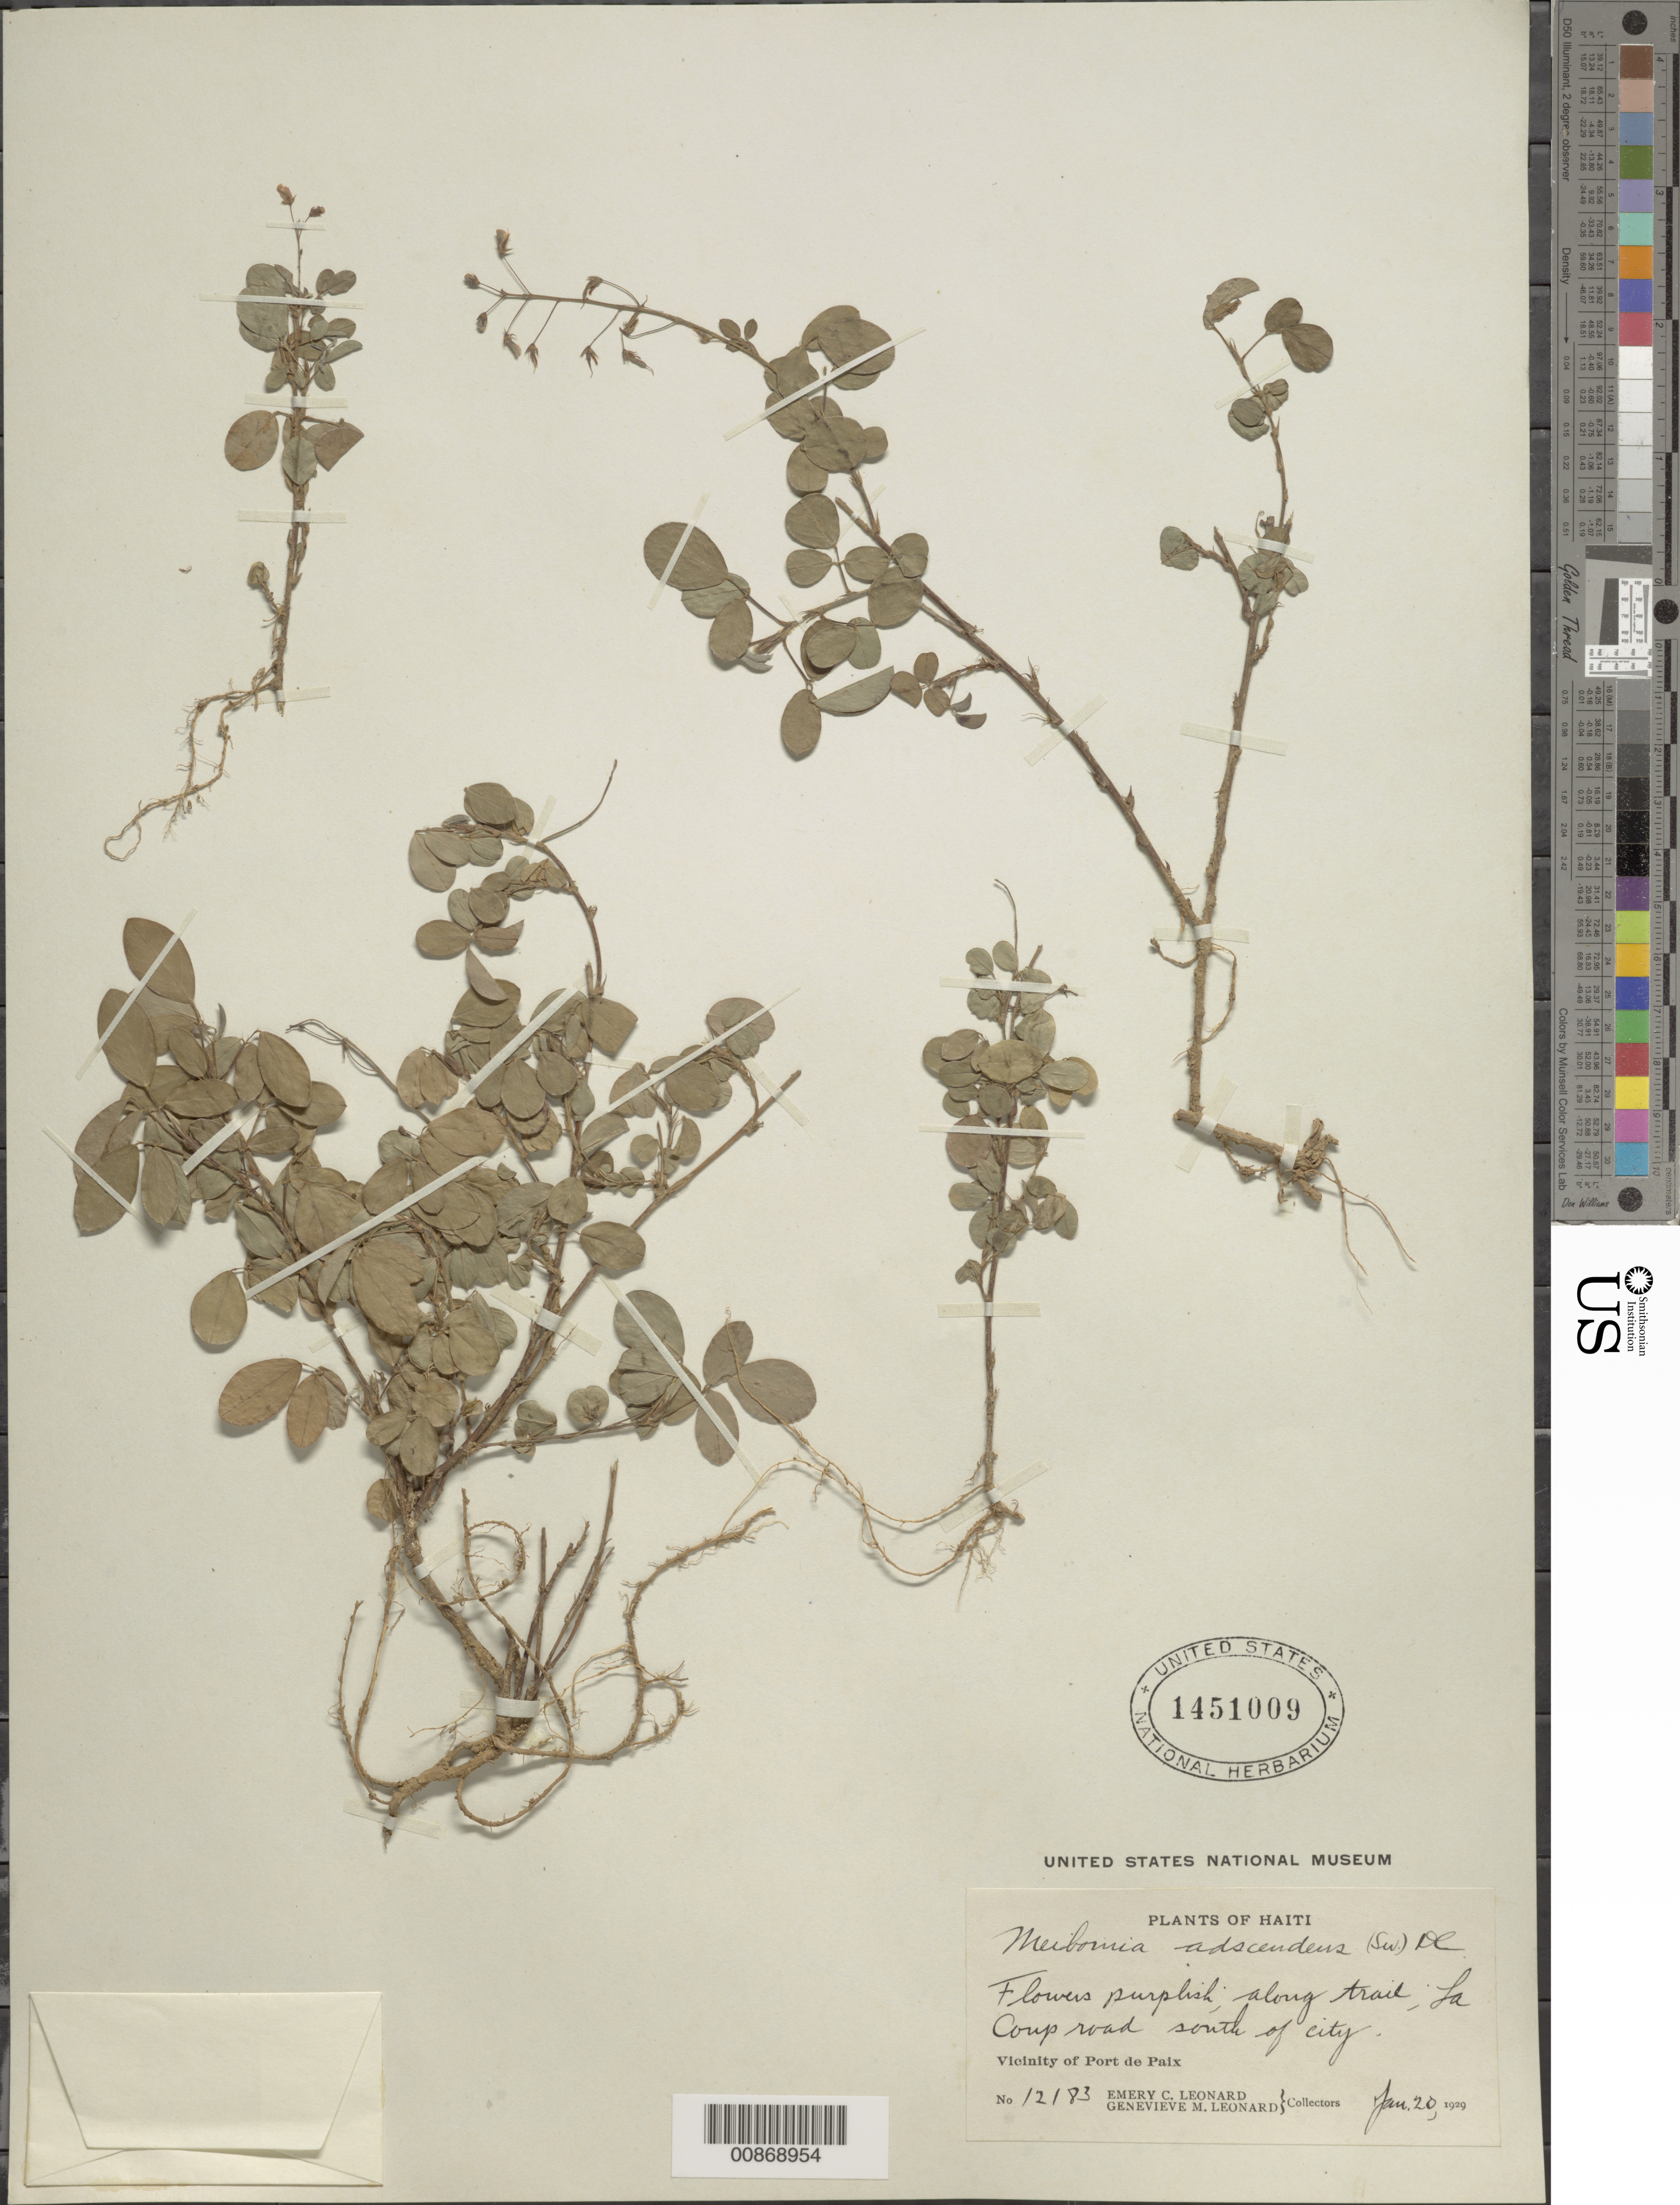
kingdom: Plantae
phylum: Tracheophyta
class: Magnoliopsida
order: Fabales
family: Fabaceae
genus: Grona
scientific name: Grona adscendens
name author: (Sw.) H. Ohashi & K. Ohashi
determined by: Strong, Mark T., (BOT), Smithsonian Institution - National Museum of Natural History (UNITED STATES)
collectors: E. C. Leonard & G. M. Leonard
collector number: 12183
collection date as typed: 20 Jan 1929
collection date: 1929-01-20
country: Haiti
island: Hispaniola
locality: Vicinity of Port-de-Paix. La Coup road south of city.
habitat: Along trail.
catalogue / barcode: US 1451009